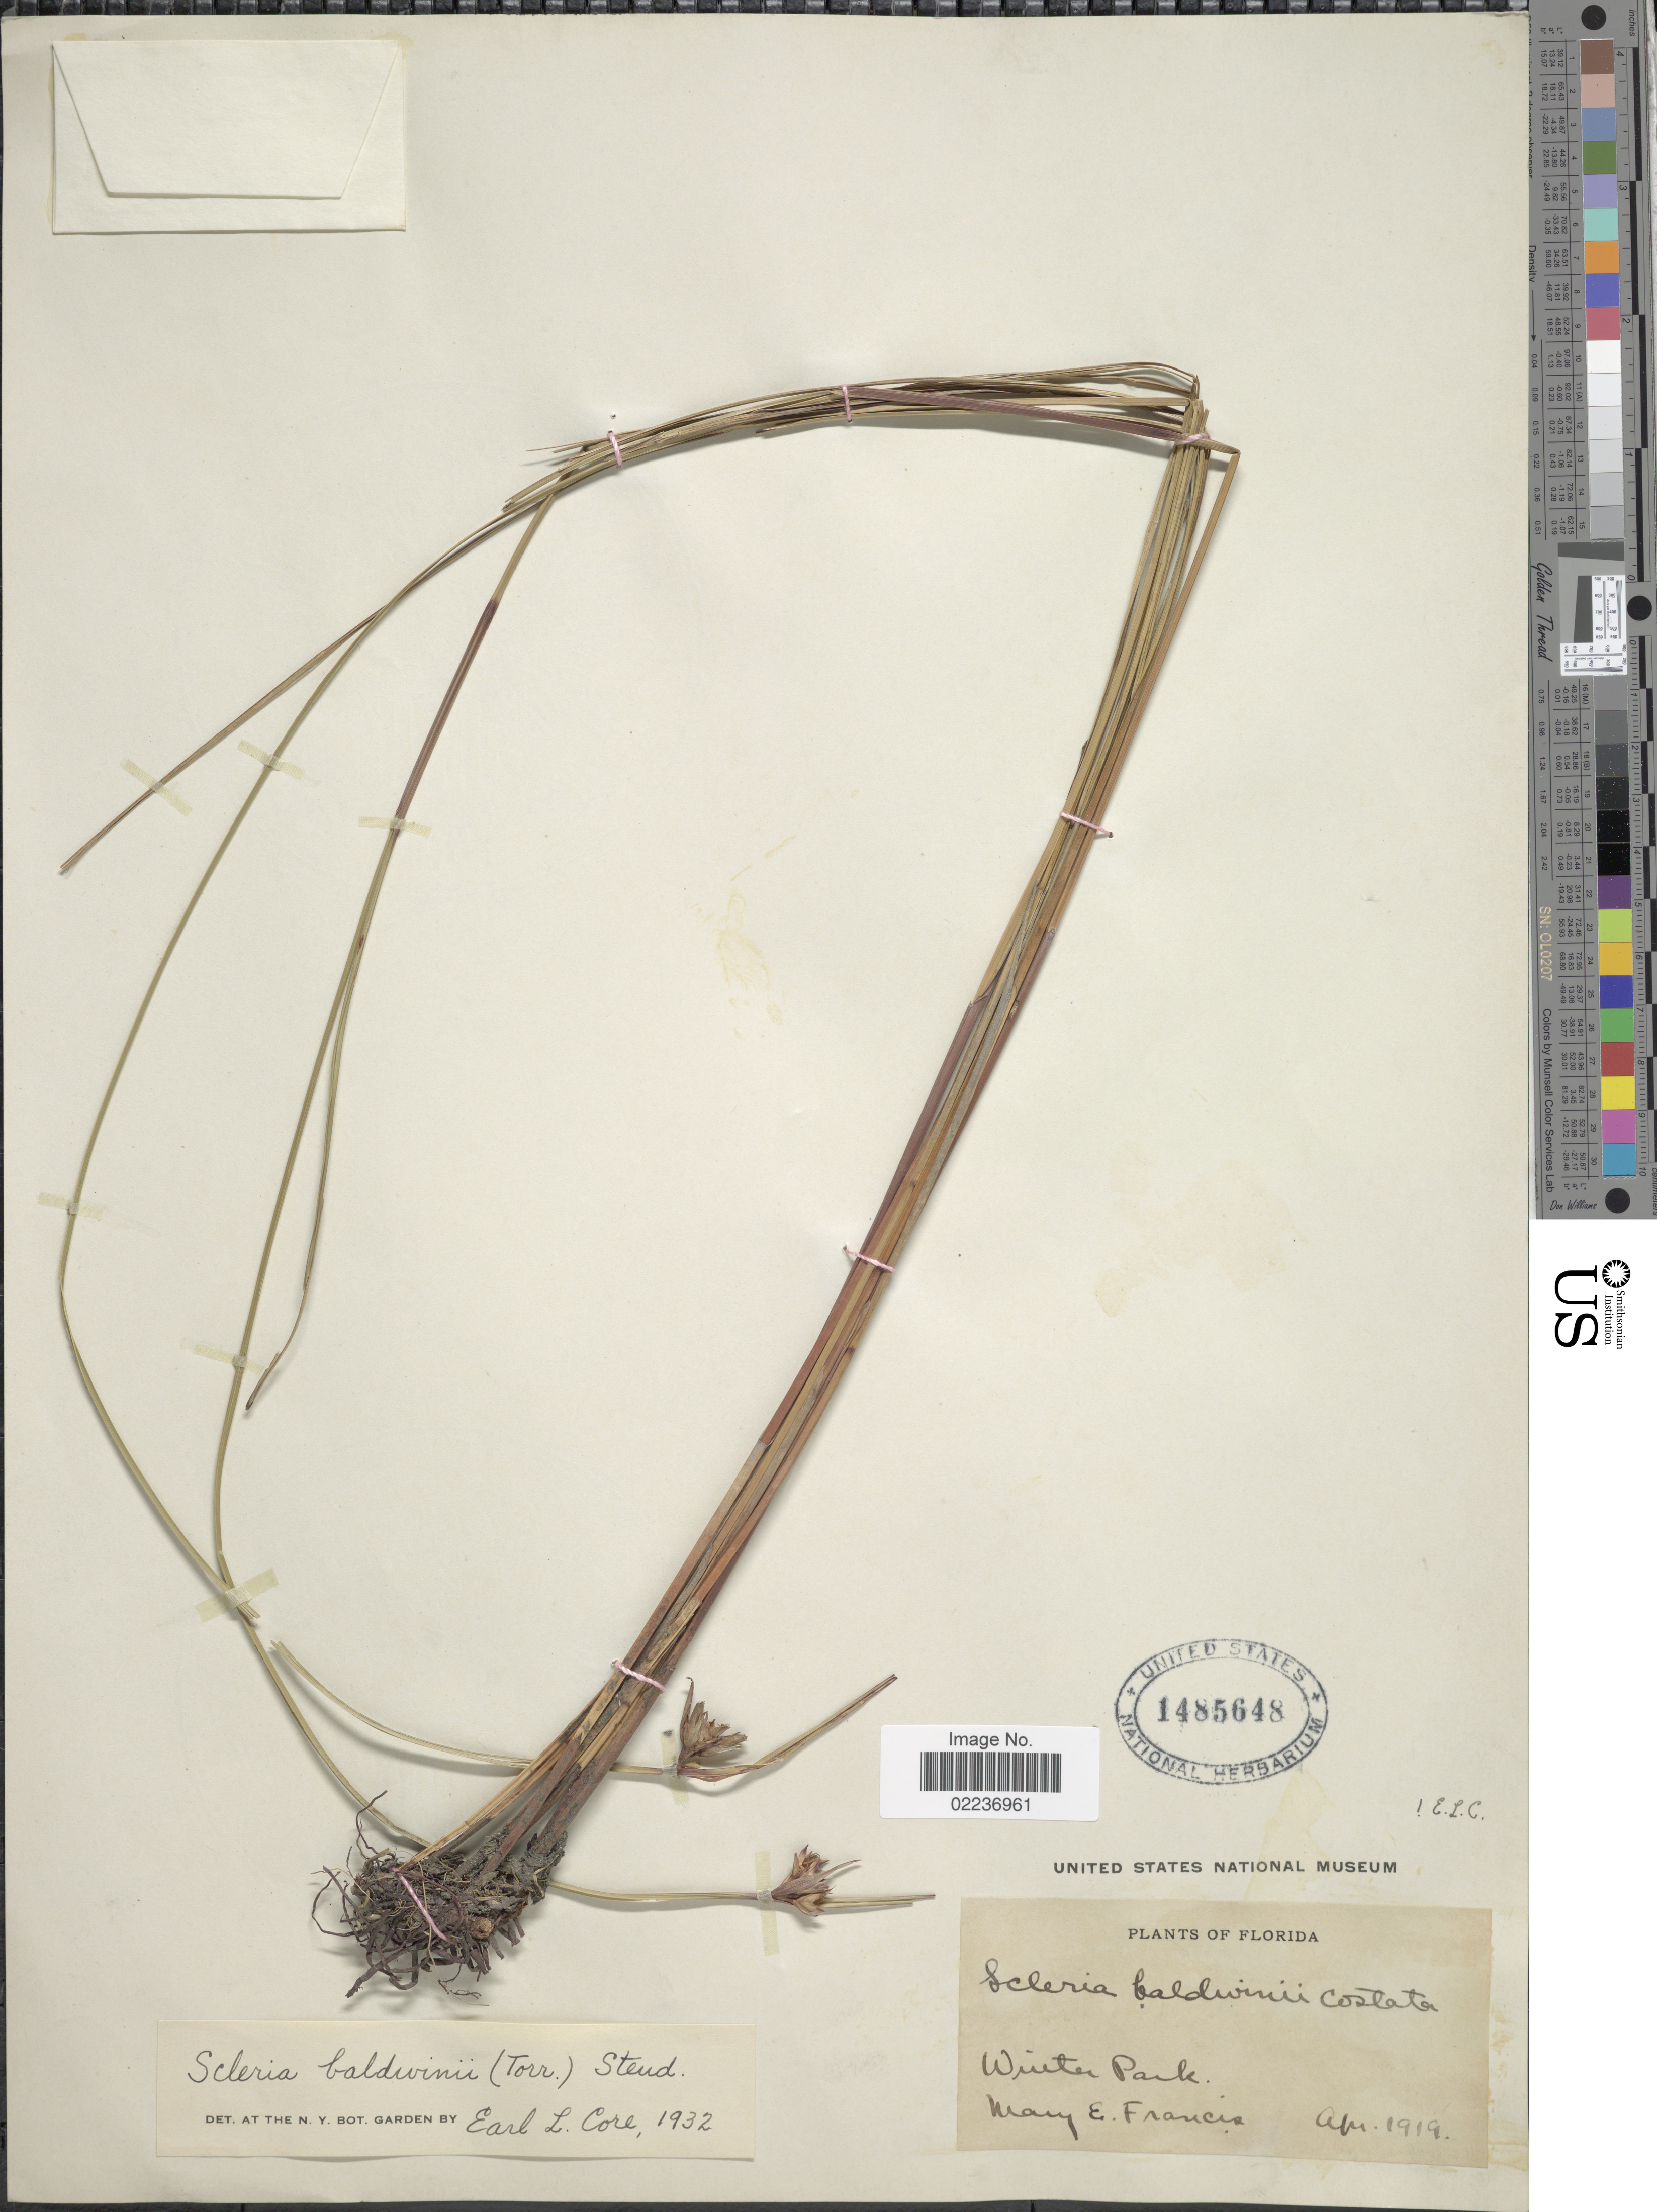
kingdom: Plantae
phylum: Tracheophyta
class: Liliopsida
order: Poales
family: Cyperaceae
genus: Scleria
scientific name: Scleria baldwinii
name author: (Torr.) Steud.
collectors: M. E. Francis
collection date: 1919-04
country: United States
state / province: Florida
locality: Winter Park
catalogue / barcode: US 1485648